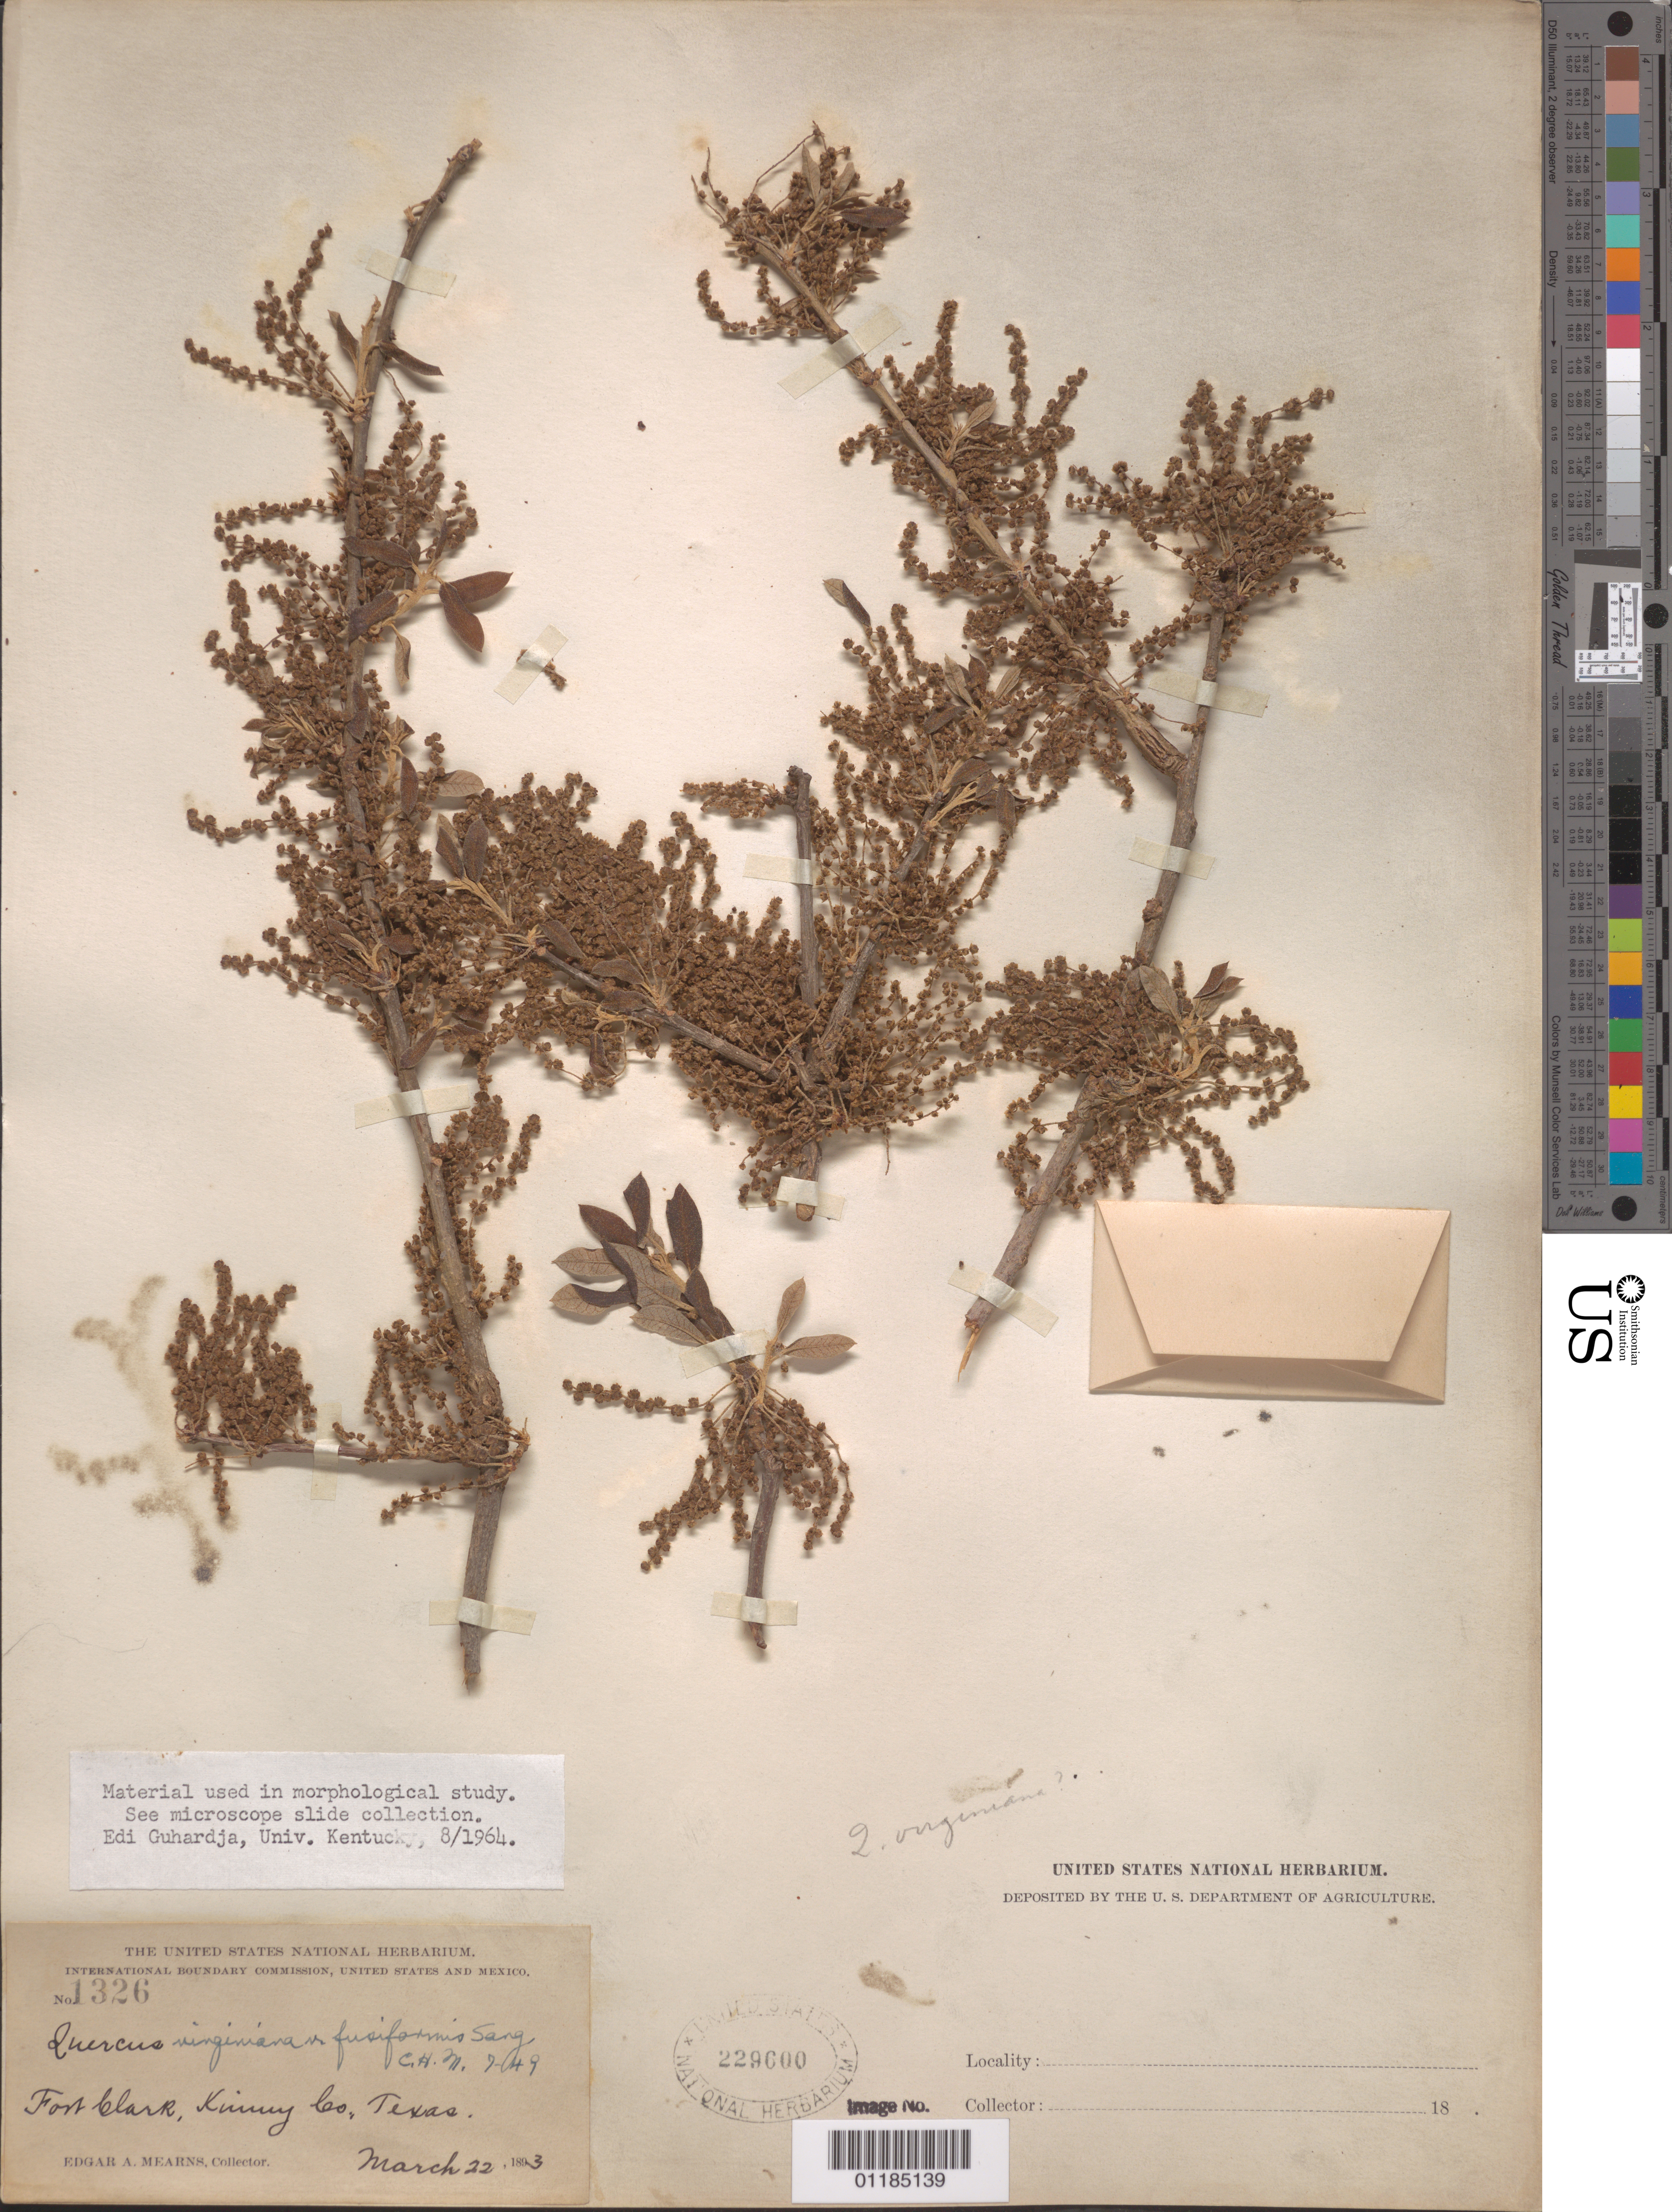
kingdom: Plantae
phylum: Tracheophyta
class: Magnoliopsida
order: Fagales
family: Fagaceae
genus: Quercus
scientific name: Quercus virginiana var. fusiformis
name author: (Small) Sarg.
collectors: E. A. Mearns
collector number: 1326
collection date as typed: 22 Mar 1893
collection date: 1893-03-22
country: United States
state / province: Texas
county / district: Kinney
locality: Fort Clark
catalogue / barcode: US 229600